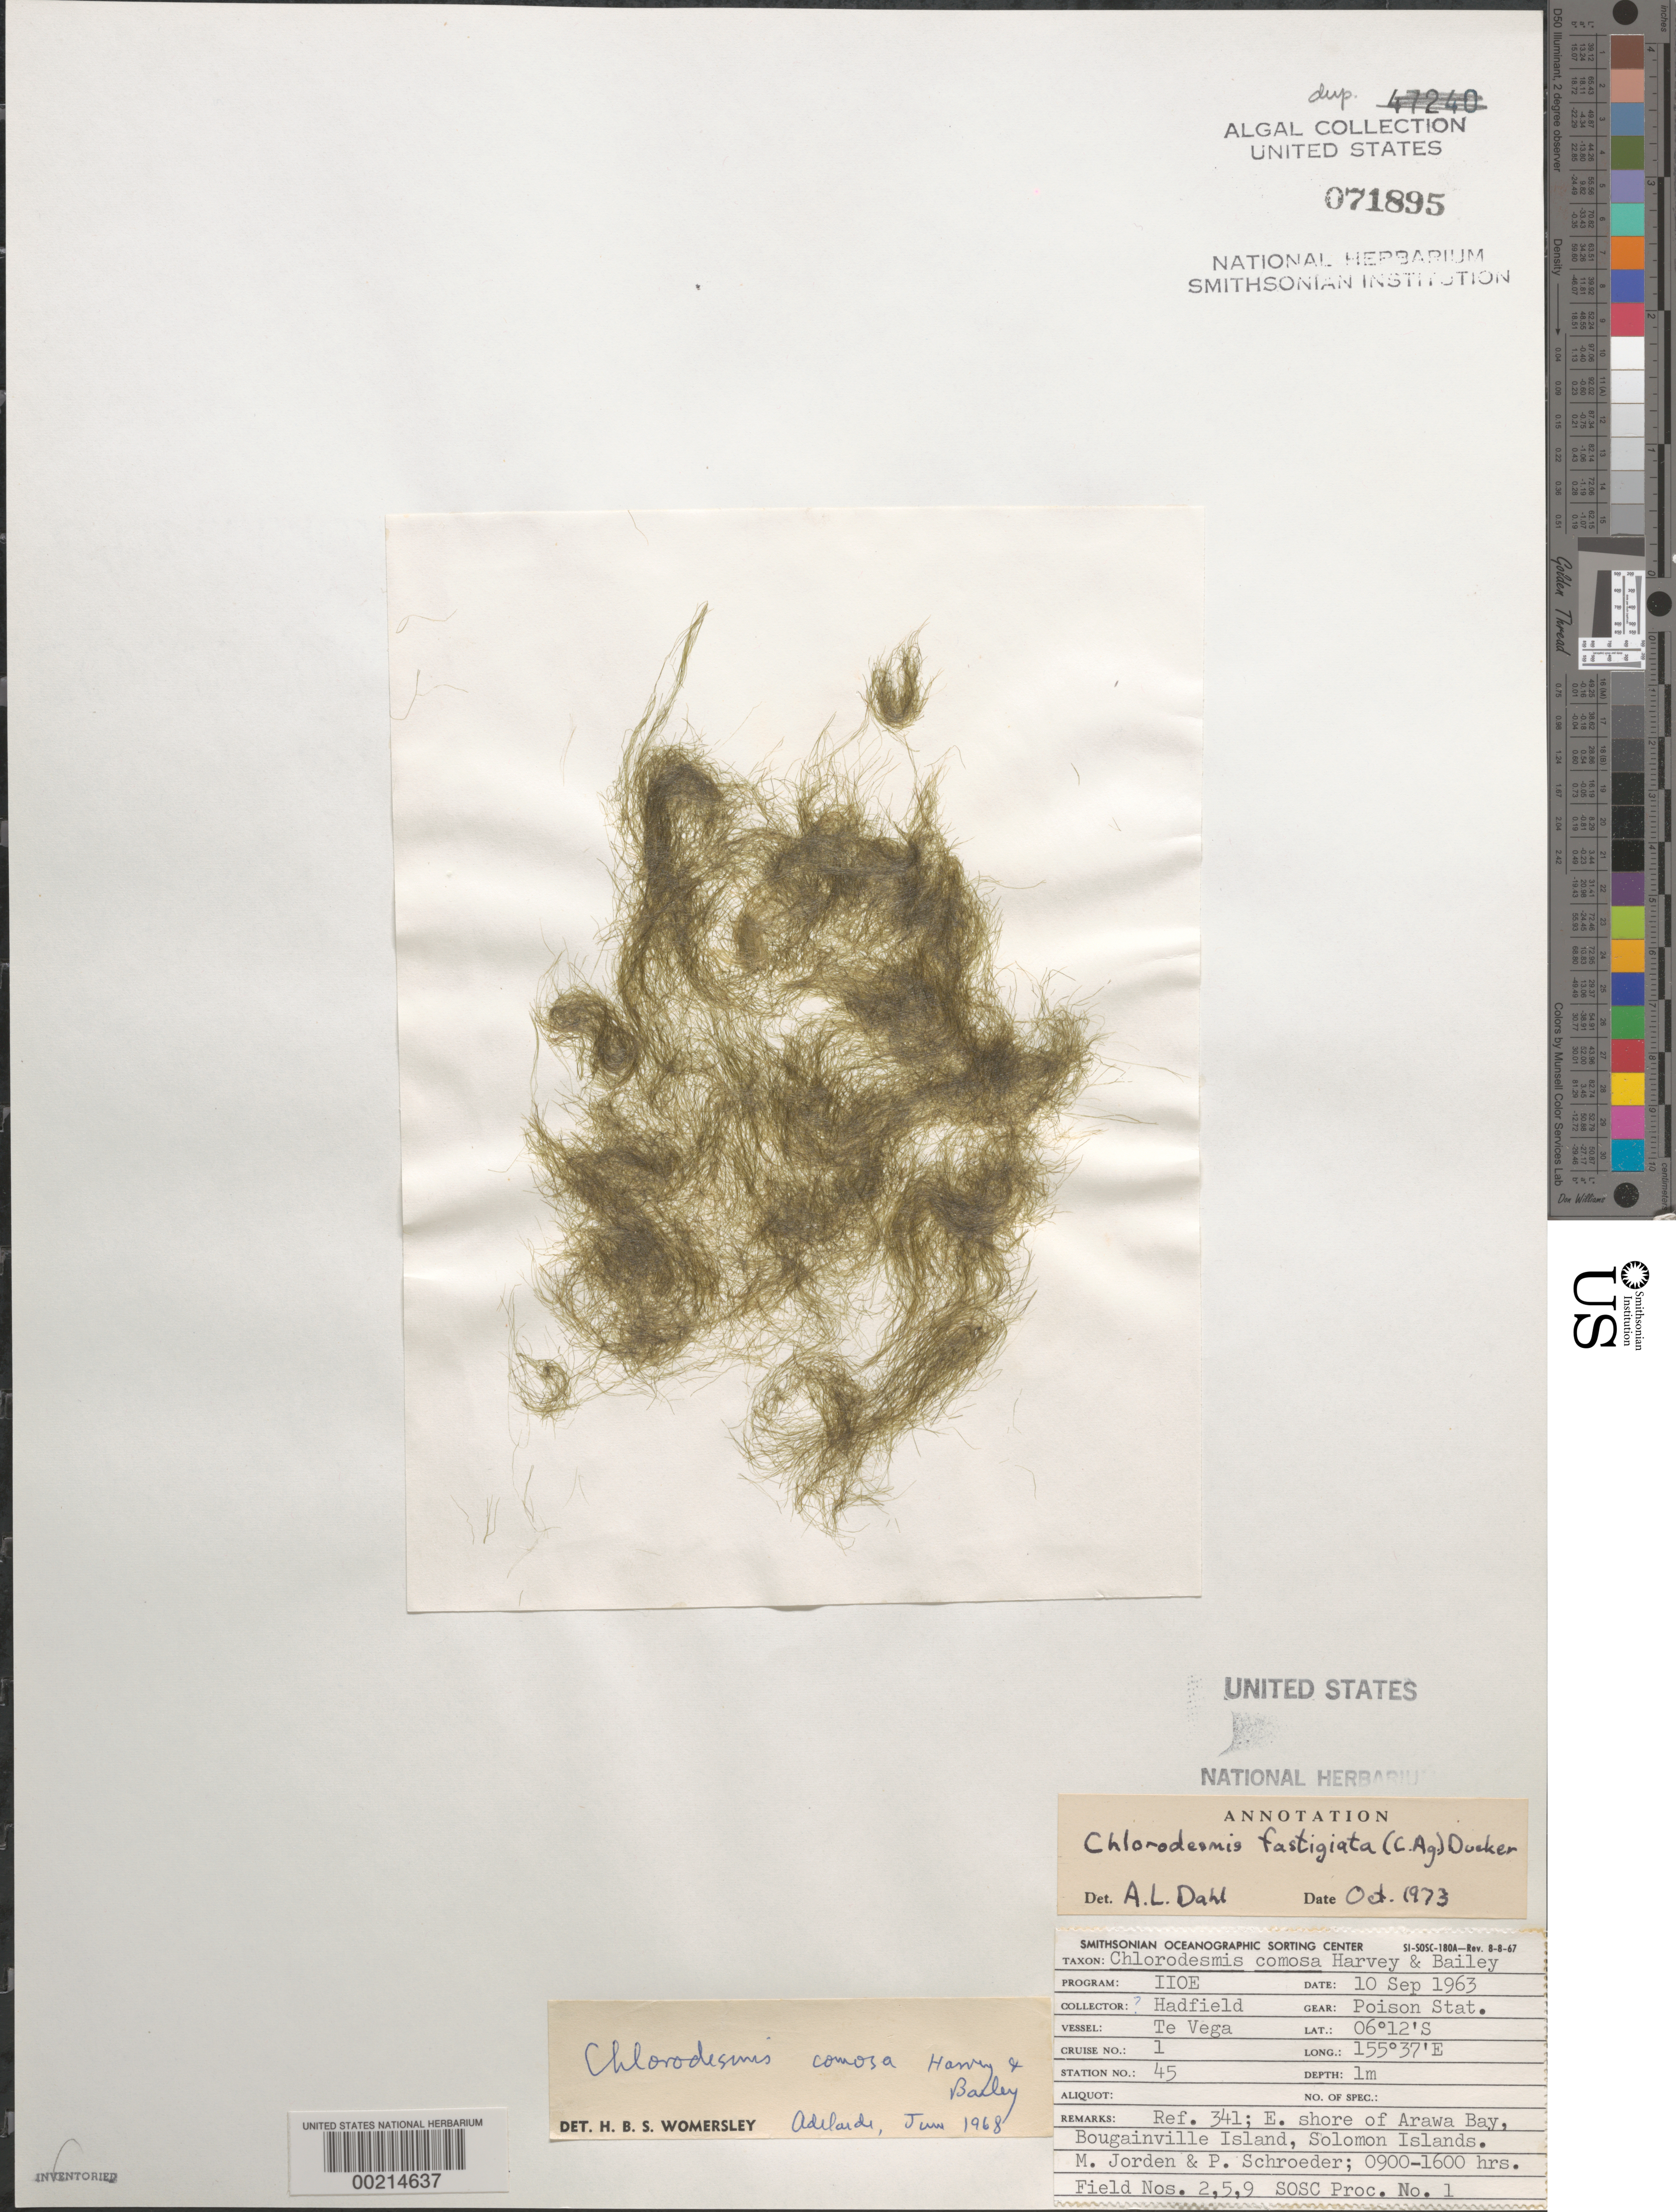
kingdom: Plantae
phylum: Chlorophyta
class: Ulvophyceae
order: Bryopsidales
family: Udoteaceae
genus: Chlorodesmis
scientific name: Chlorodesmis fastigiata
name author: (C. Agardh) S.C. Ducker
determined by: Womersley, H. B. S.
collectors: M. Jorden & P. Schroeder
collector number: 2 & 5 & 9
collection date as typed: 10 Sep 1963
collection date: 1963-09-10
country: Papua New Guinea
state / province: Bougainville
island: Bougainville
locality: Arawa Bay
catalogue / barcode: US 71895